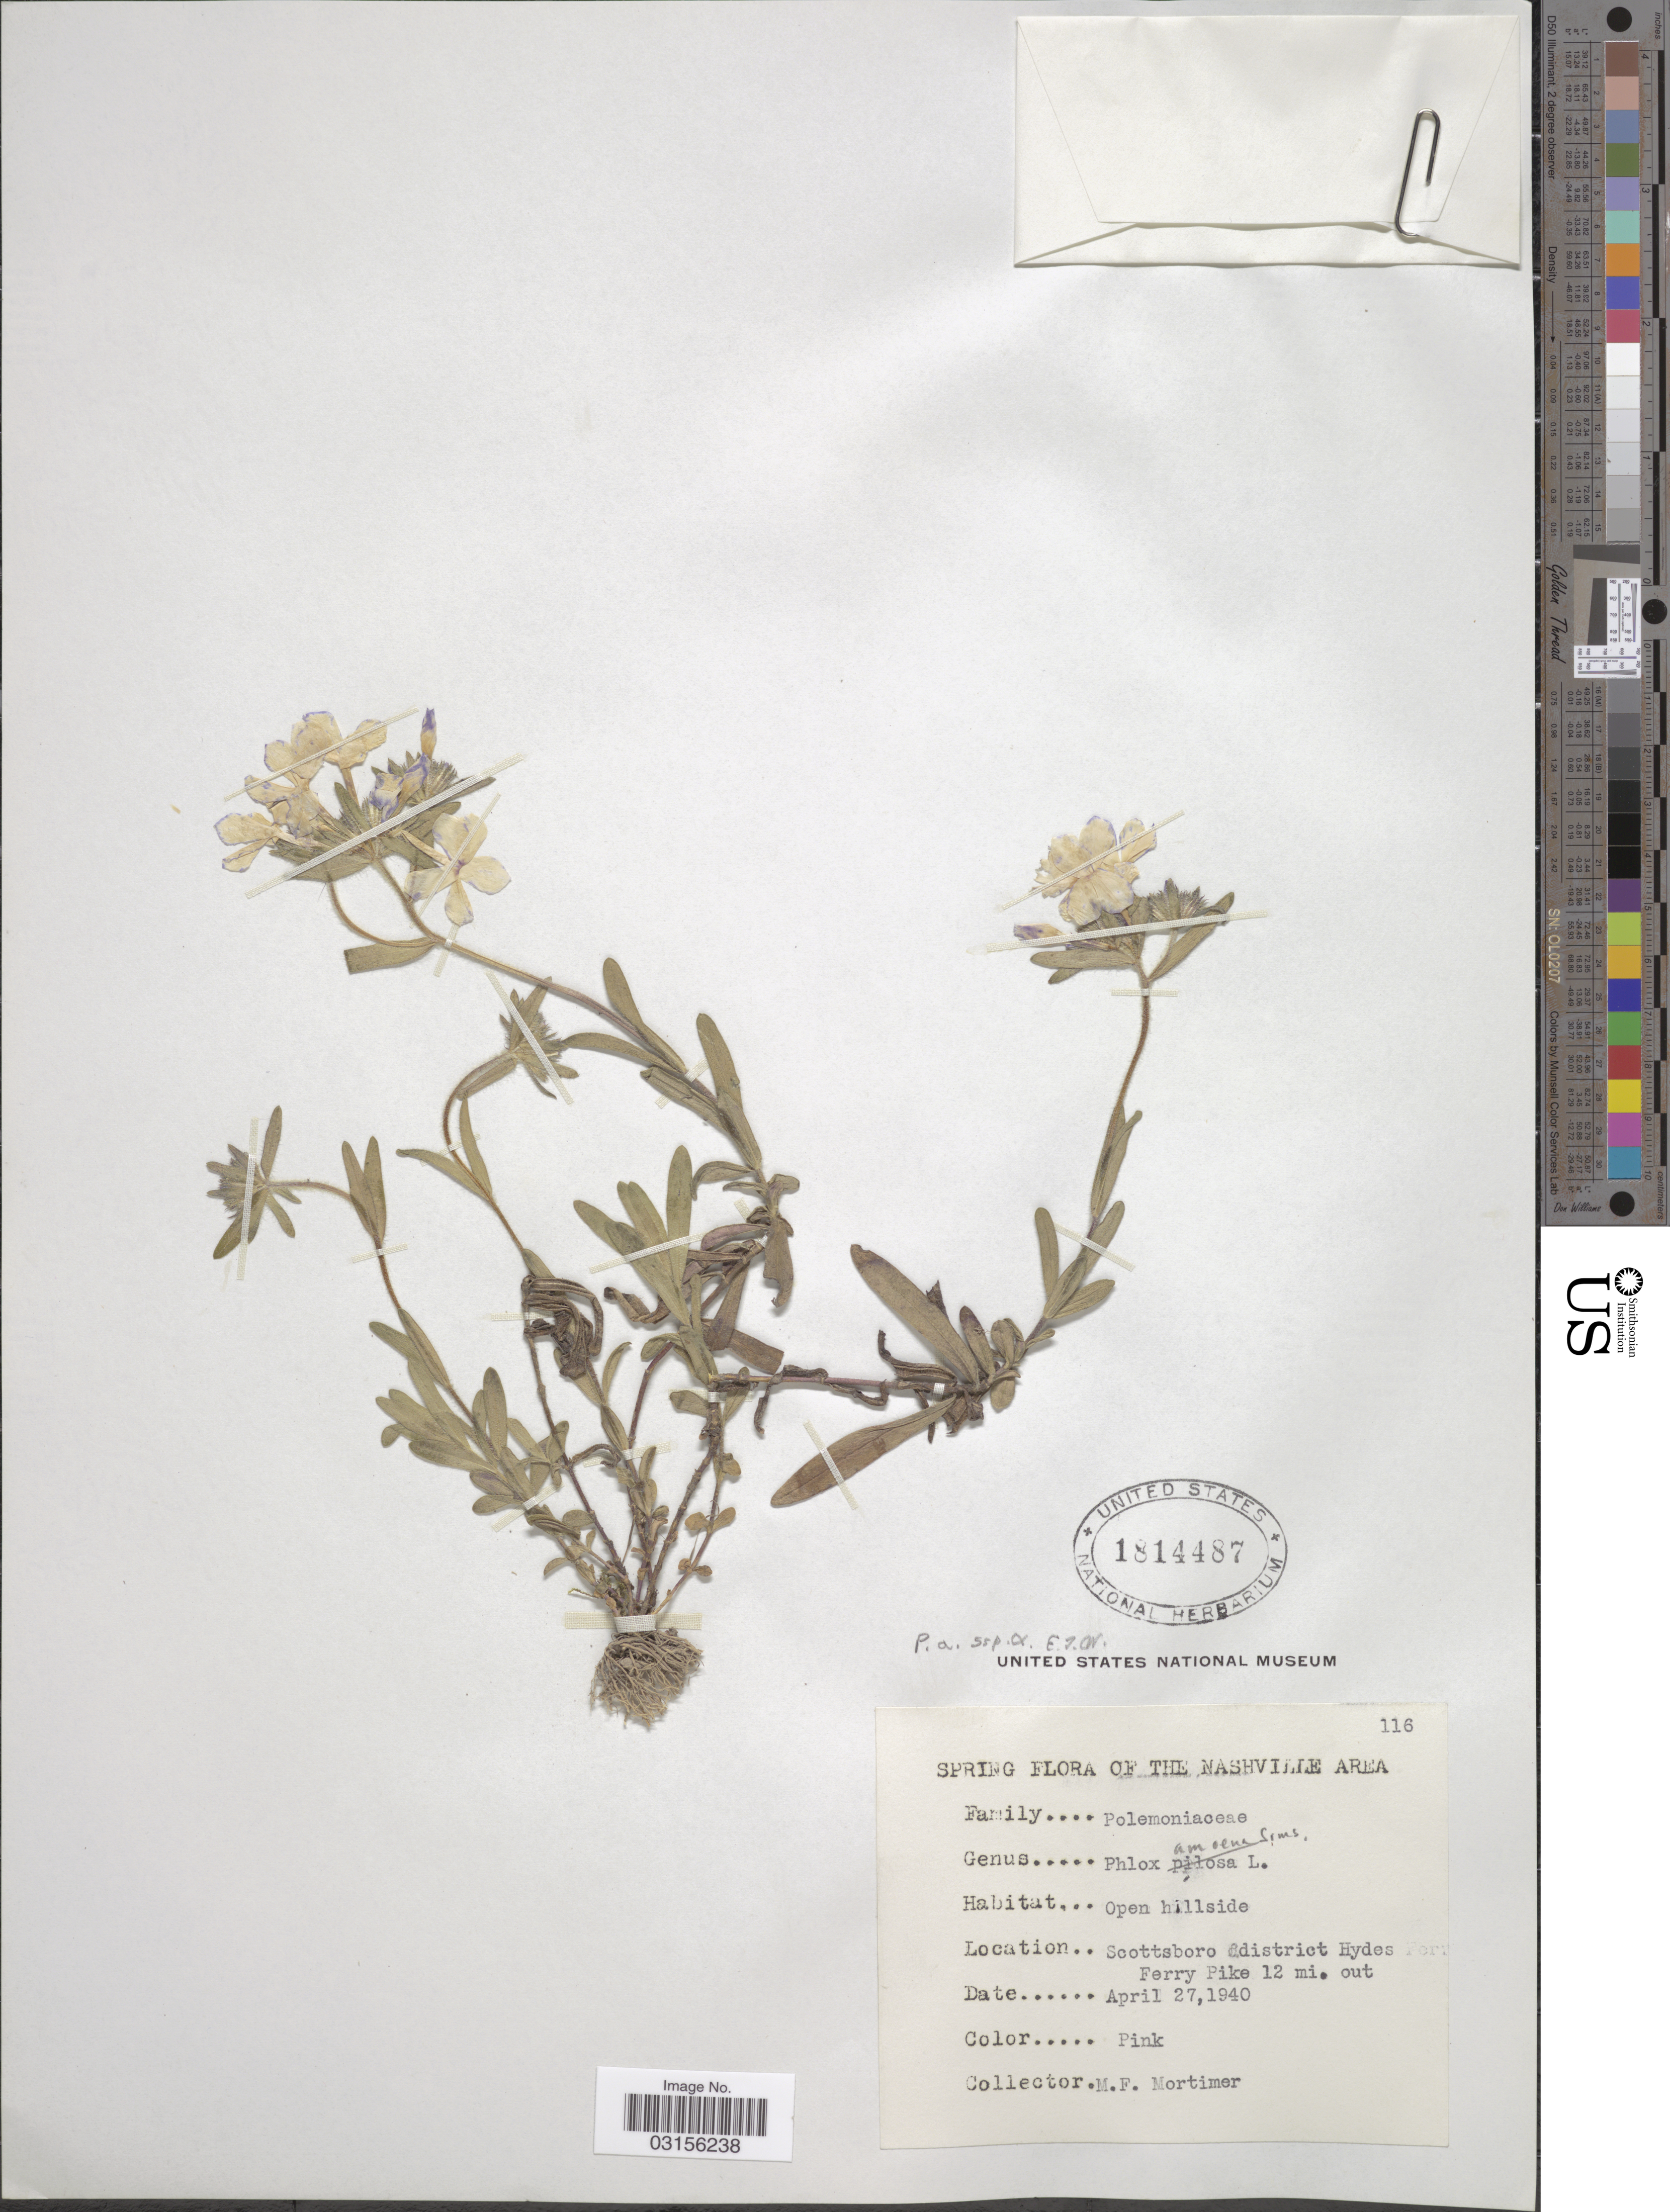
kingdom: Plantae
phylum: Tracheophyta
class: Magnoliopsida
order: Ericales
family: Polemoniaceae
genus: Phlox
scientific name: Phlox amoena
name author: Sims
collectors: M. Mortimer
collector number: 116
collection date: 1940-04-27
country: United States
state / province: Tennessee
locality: Nashville Area. Scottsboro district Hydes Ferry Pike 12 mi. out.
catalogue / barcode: US 1814487